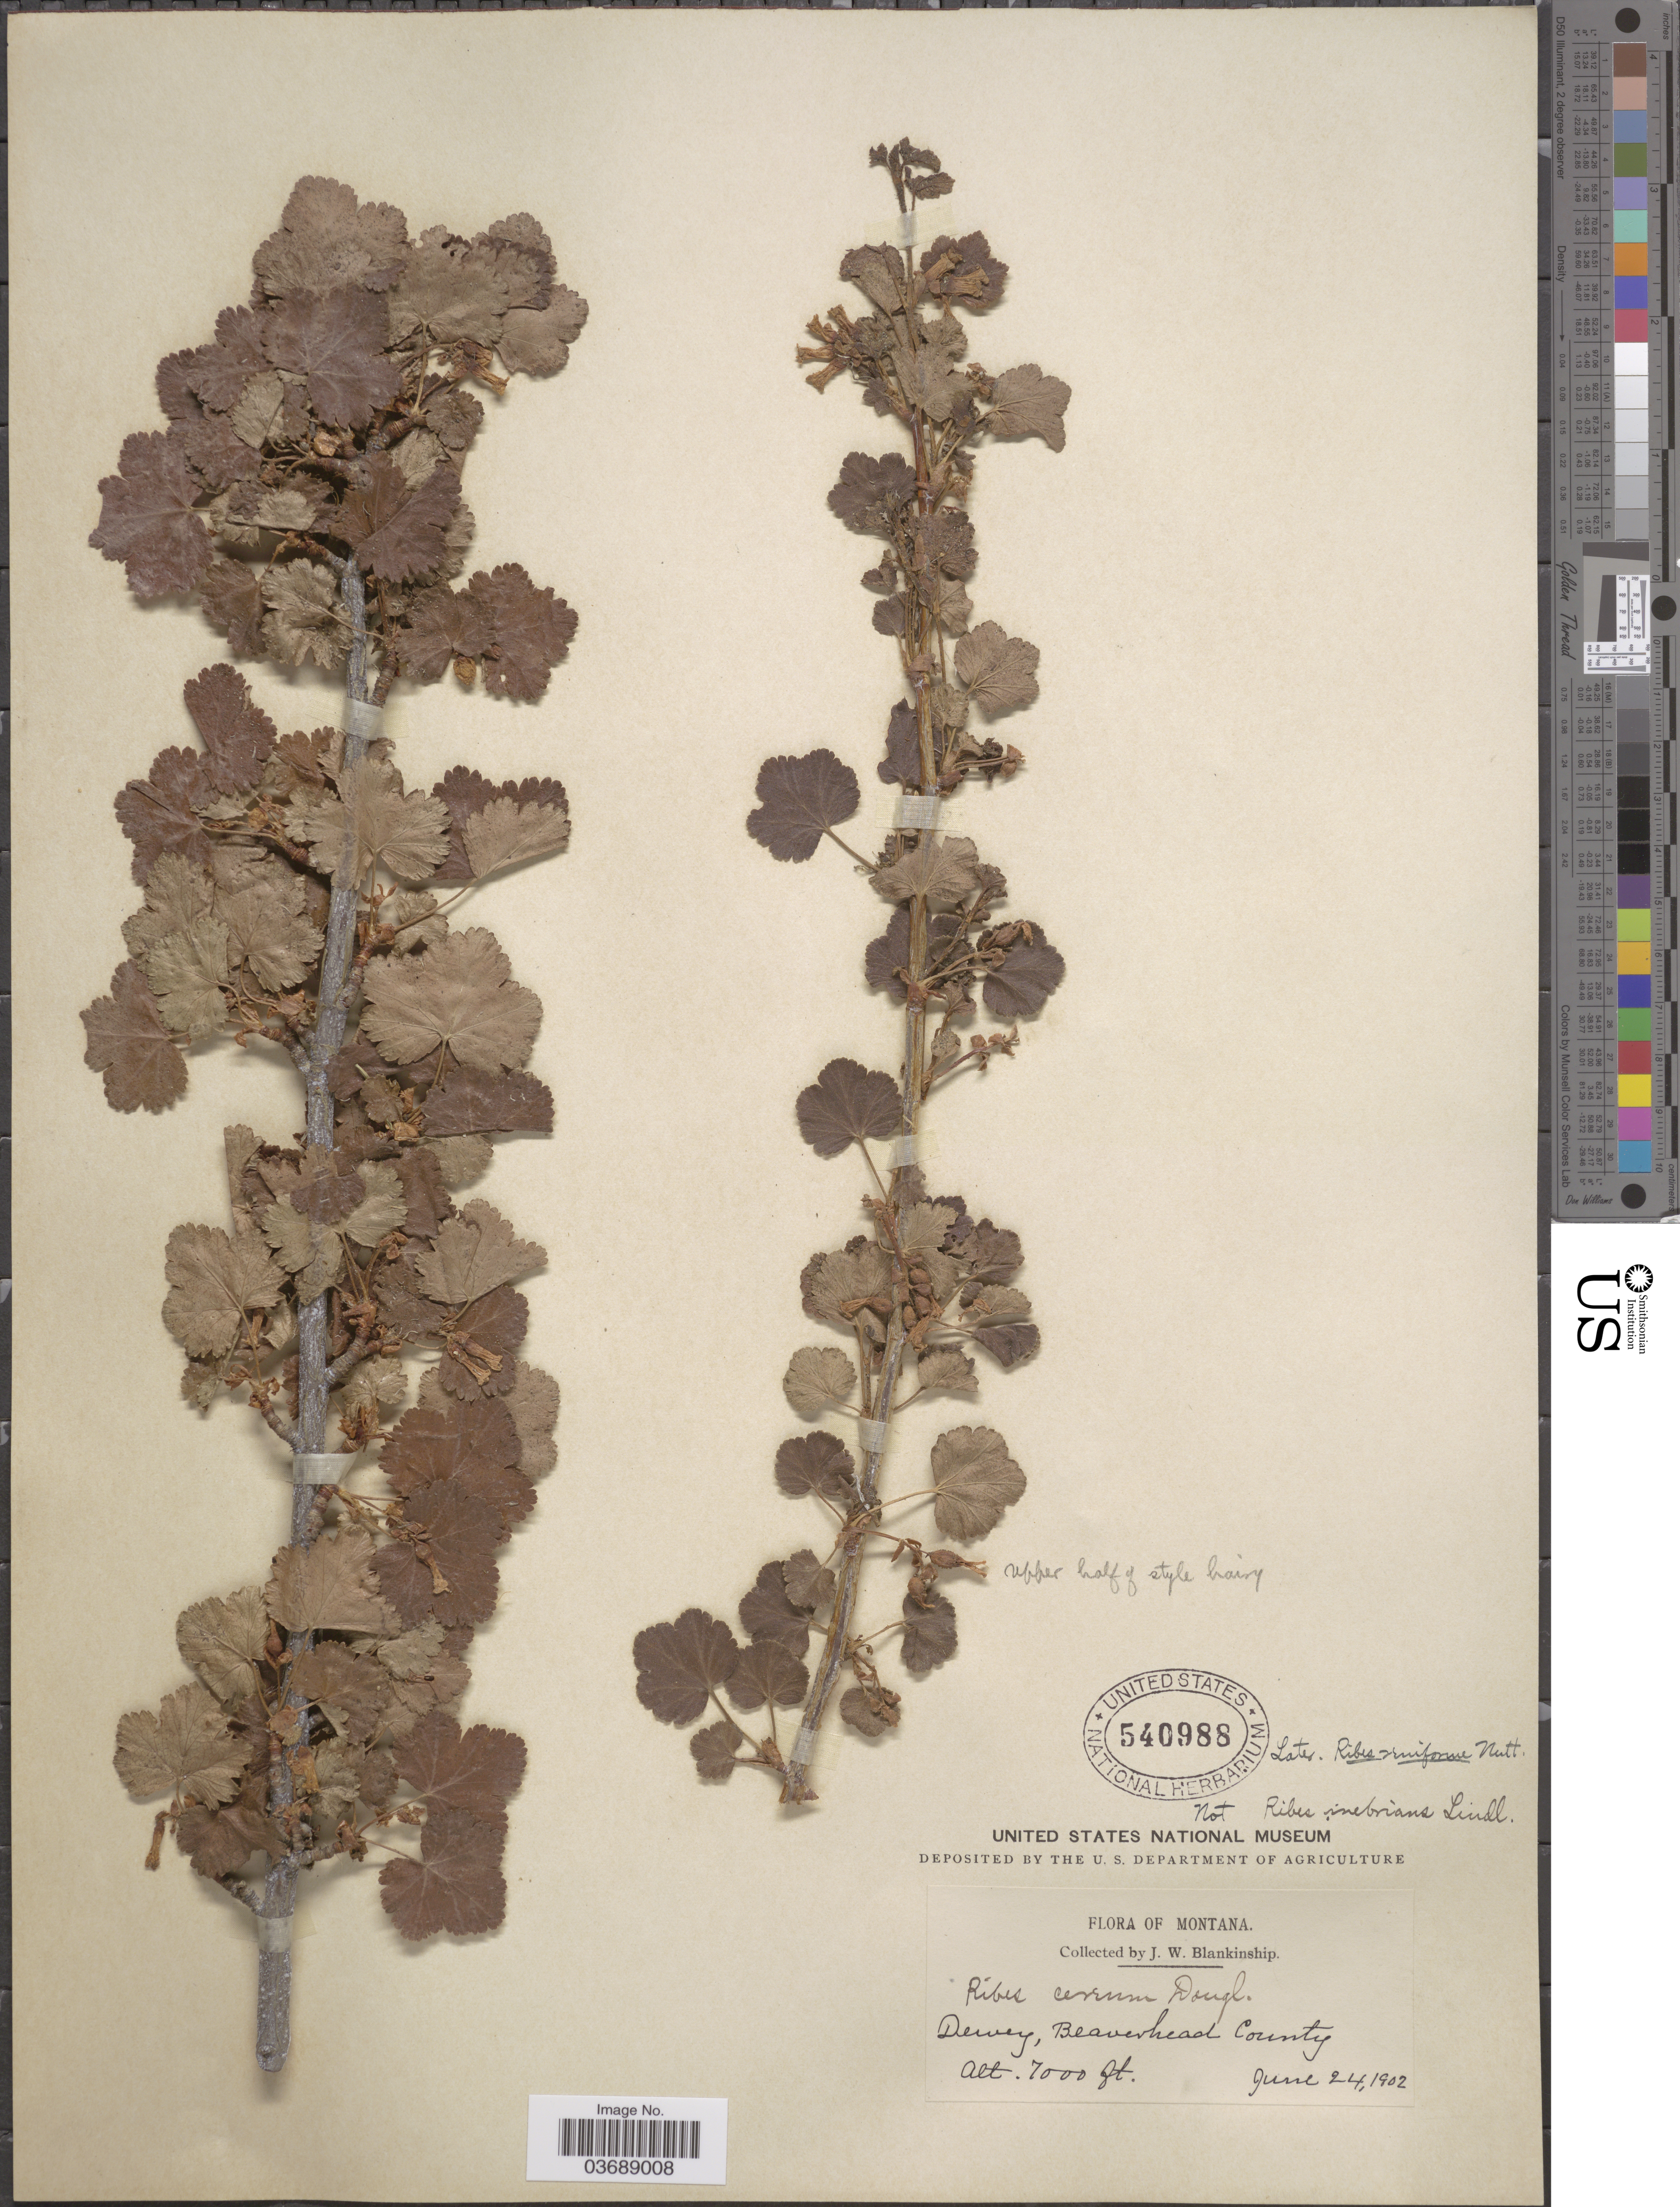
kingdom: Plantae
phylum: Tracheophyta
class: Magnoliopsida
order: Saxifragales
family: Grossulariaceae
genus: Ribes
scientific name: Ribes reniforme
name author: Nutt.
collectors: J. W. Blankinship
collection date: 1902-06-24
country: United States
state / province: Montana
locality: Dewey, Beaverhead County.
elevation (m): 2134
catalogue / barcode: US 540988